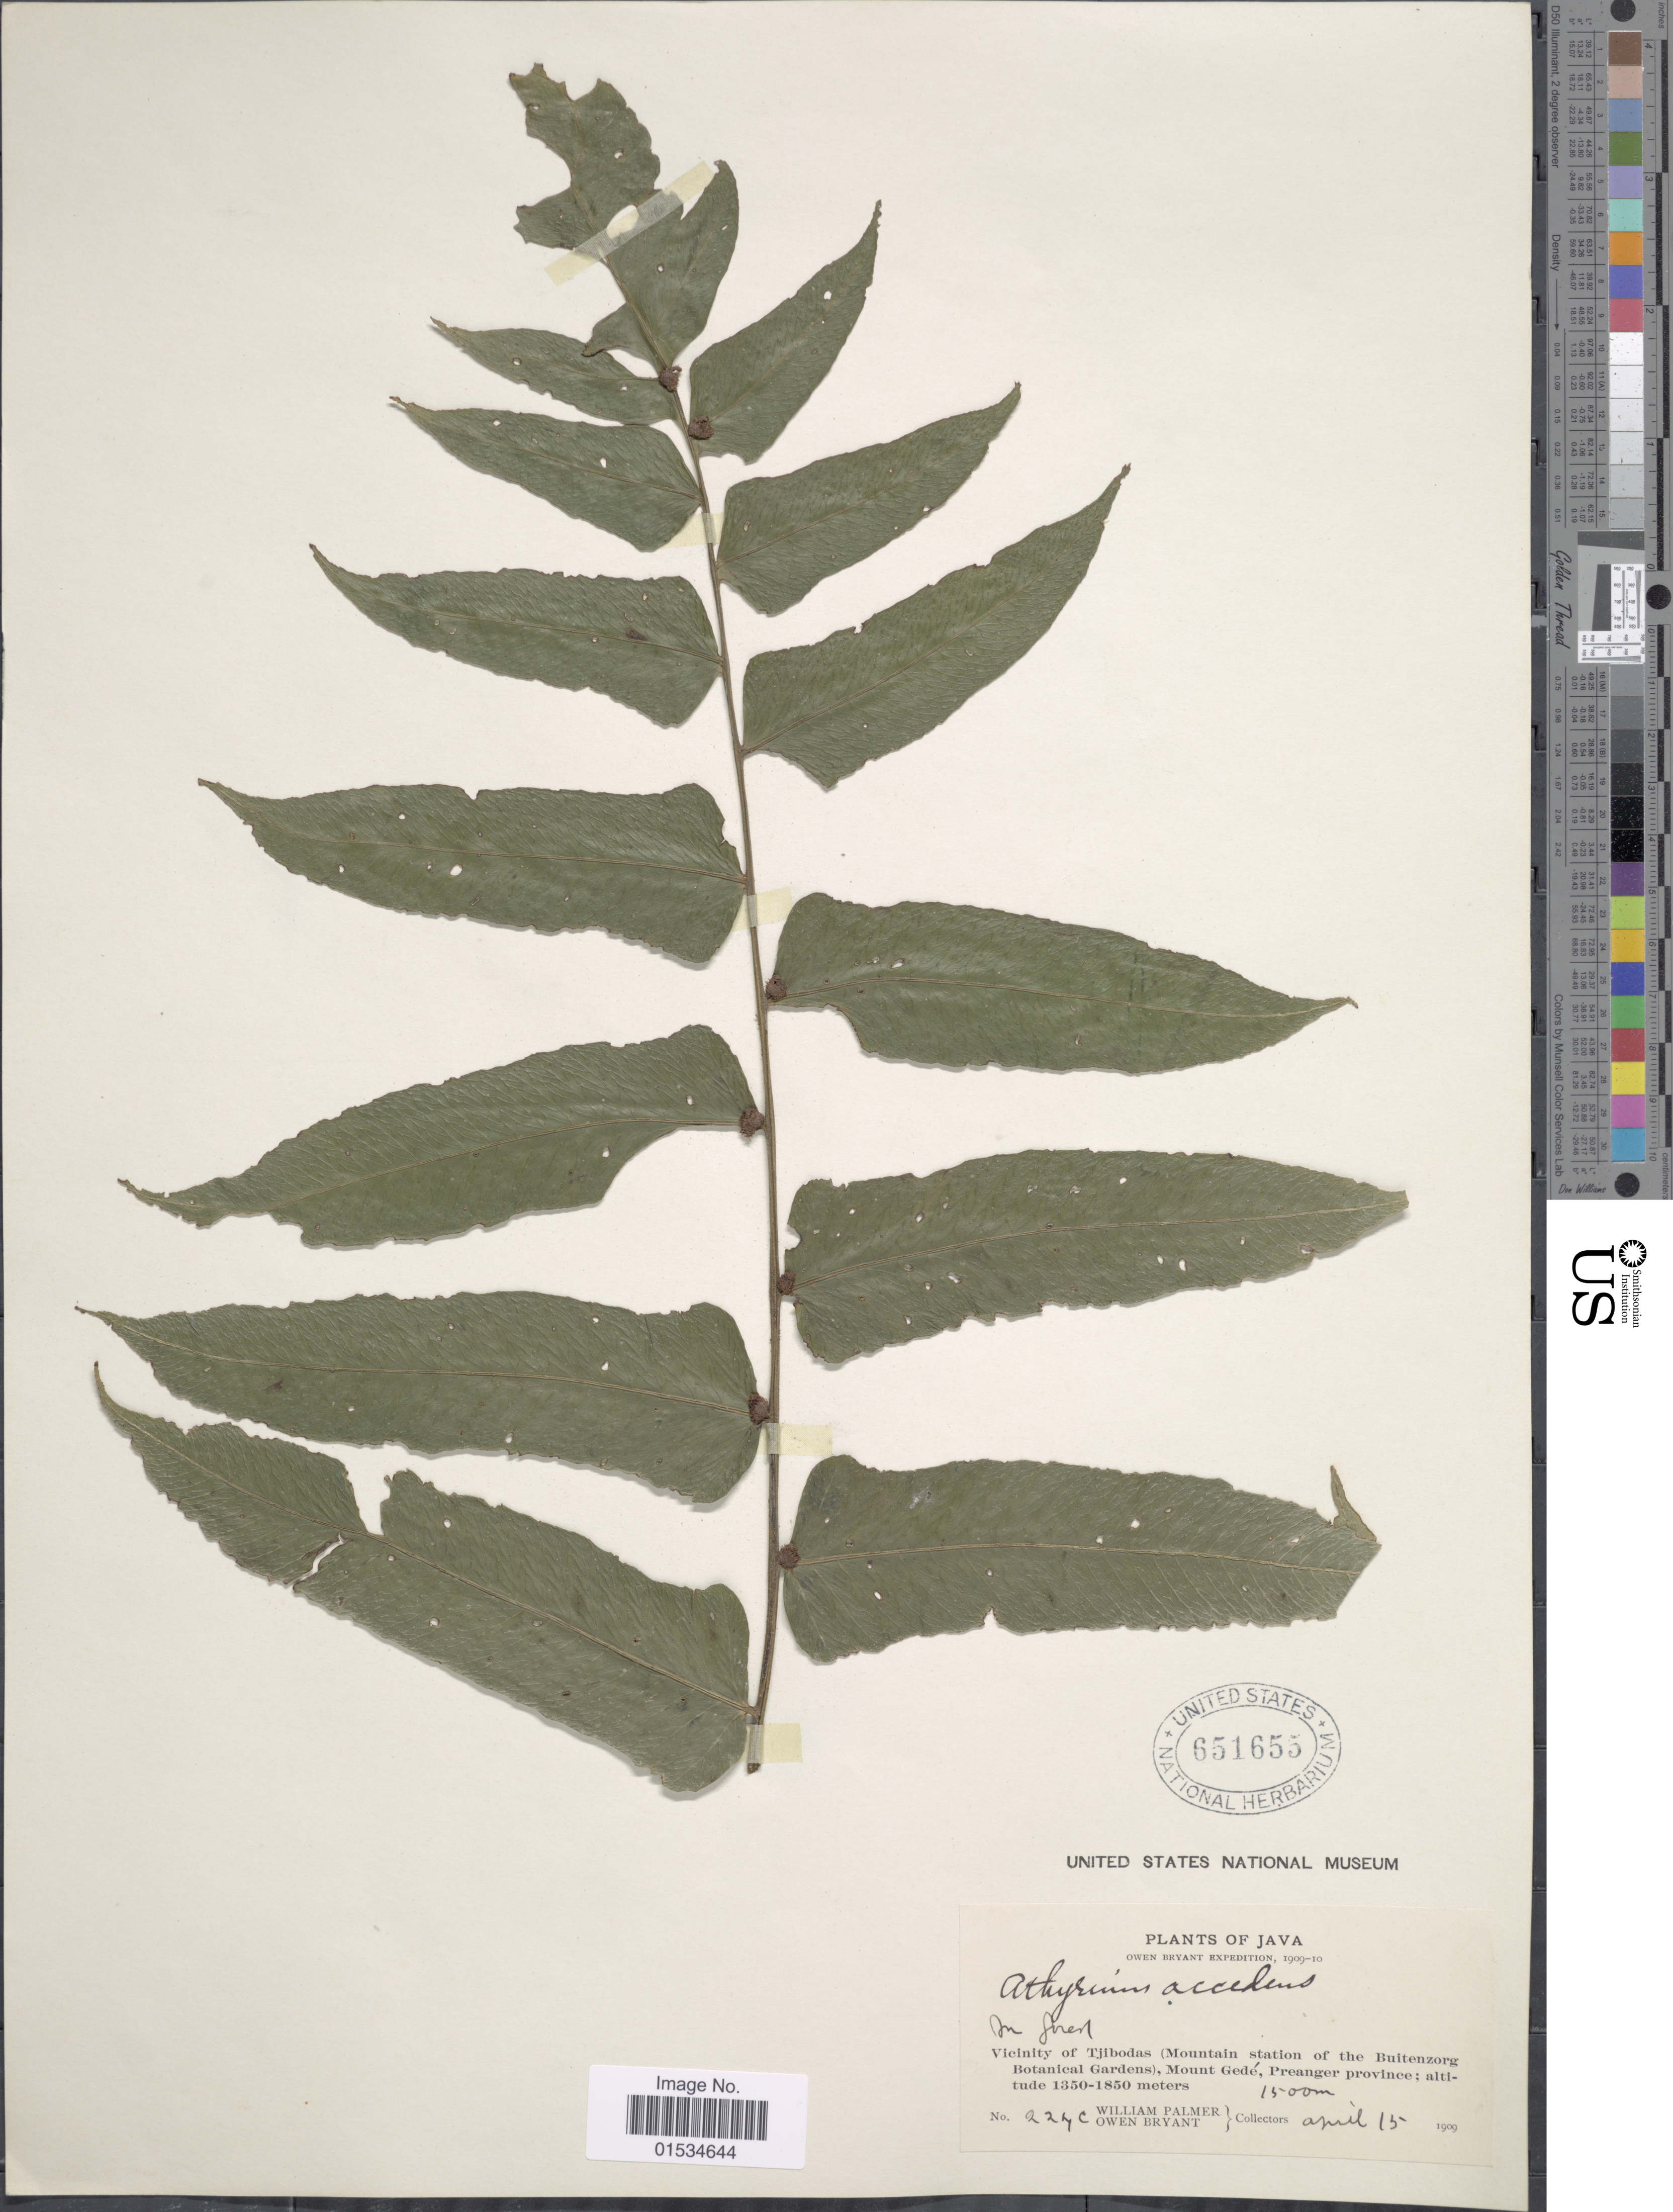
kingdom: Plantae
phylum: Tracheophyta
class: Polypodiopsida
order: Polypodiales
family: Athyriaceae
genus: Diplazium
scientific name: Diplazium accendens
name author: Blume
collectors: W. Palmer & O. Bryant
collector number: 224c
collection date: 1909-04-15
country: Indonesia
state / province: Java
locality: Vicinity of Tjibodas (Mountain station of the Buitenzorg Botanical Gardens), Mount Gedé, Peanger Province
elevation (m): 1500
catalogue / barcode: US 651655